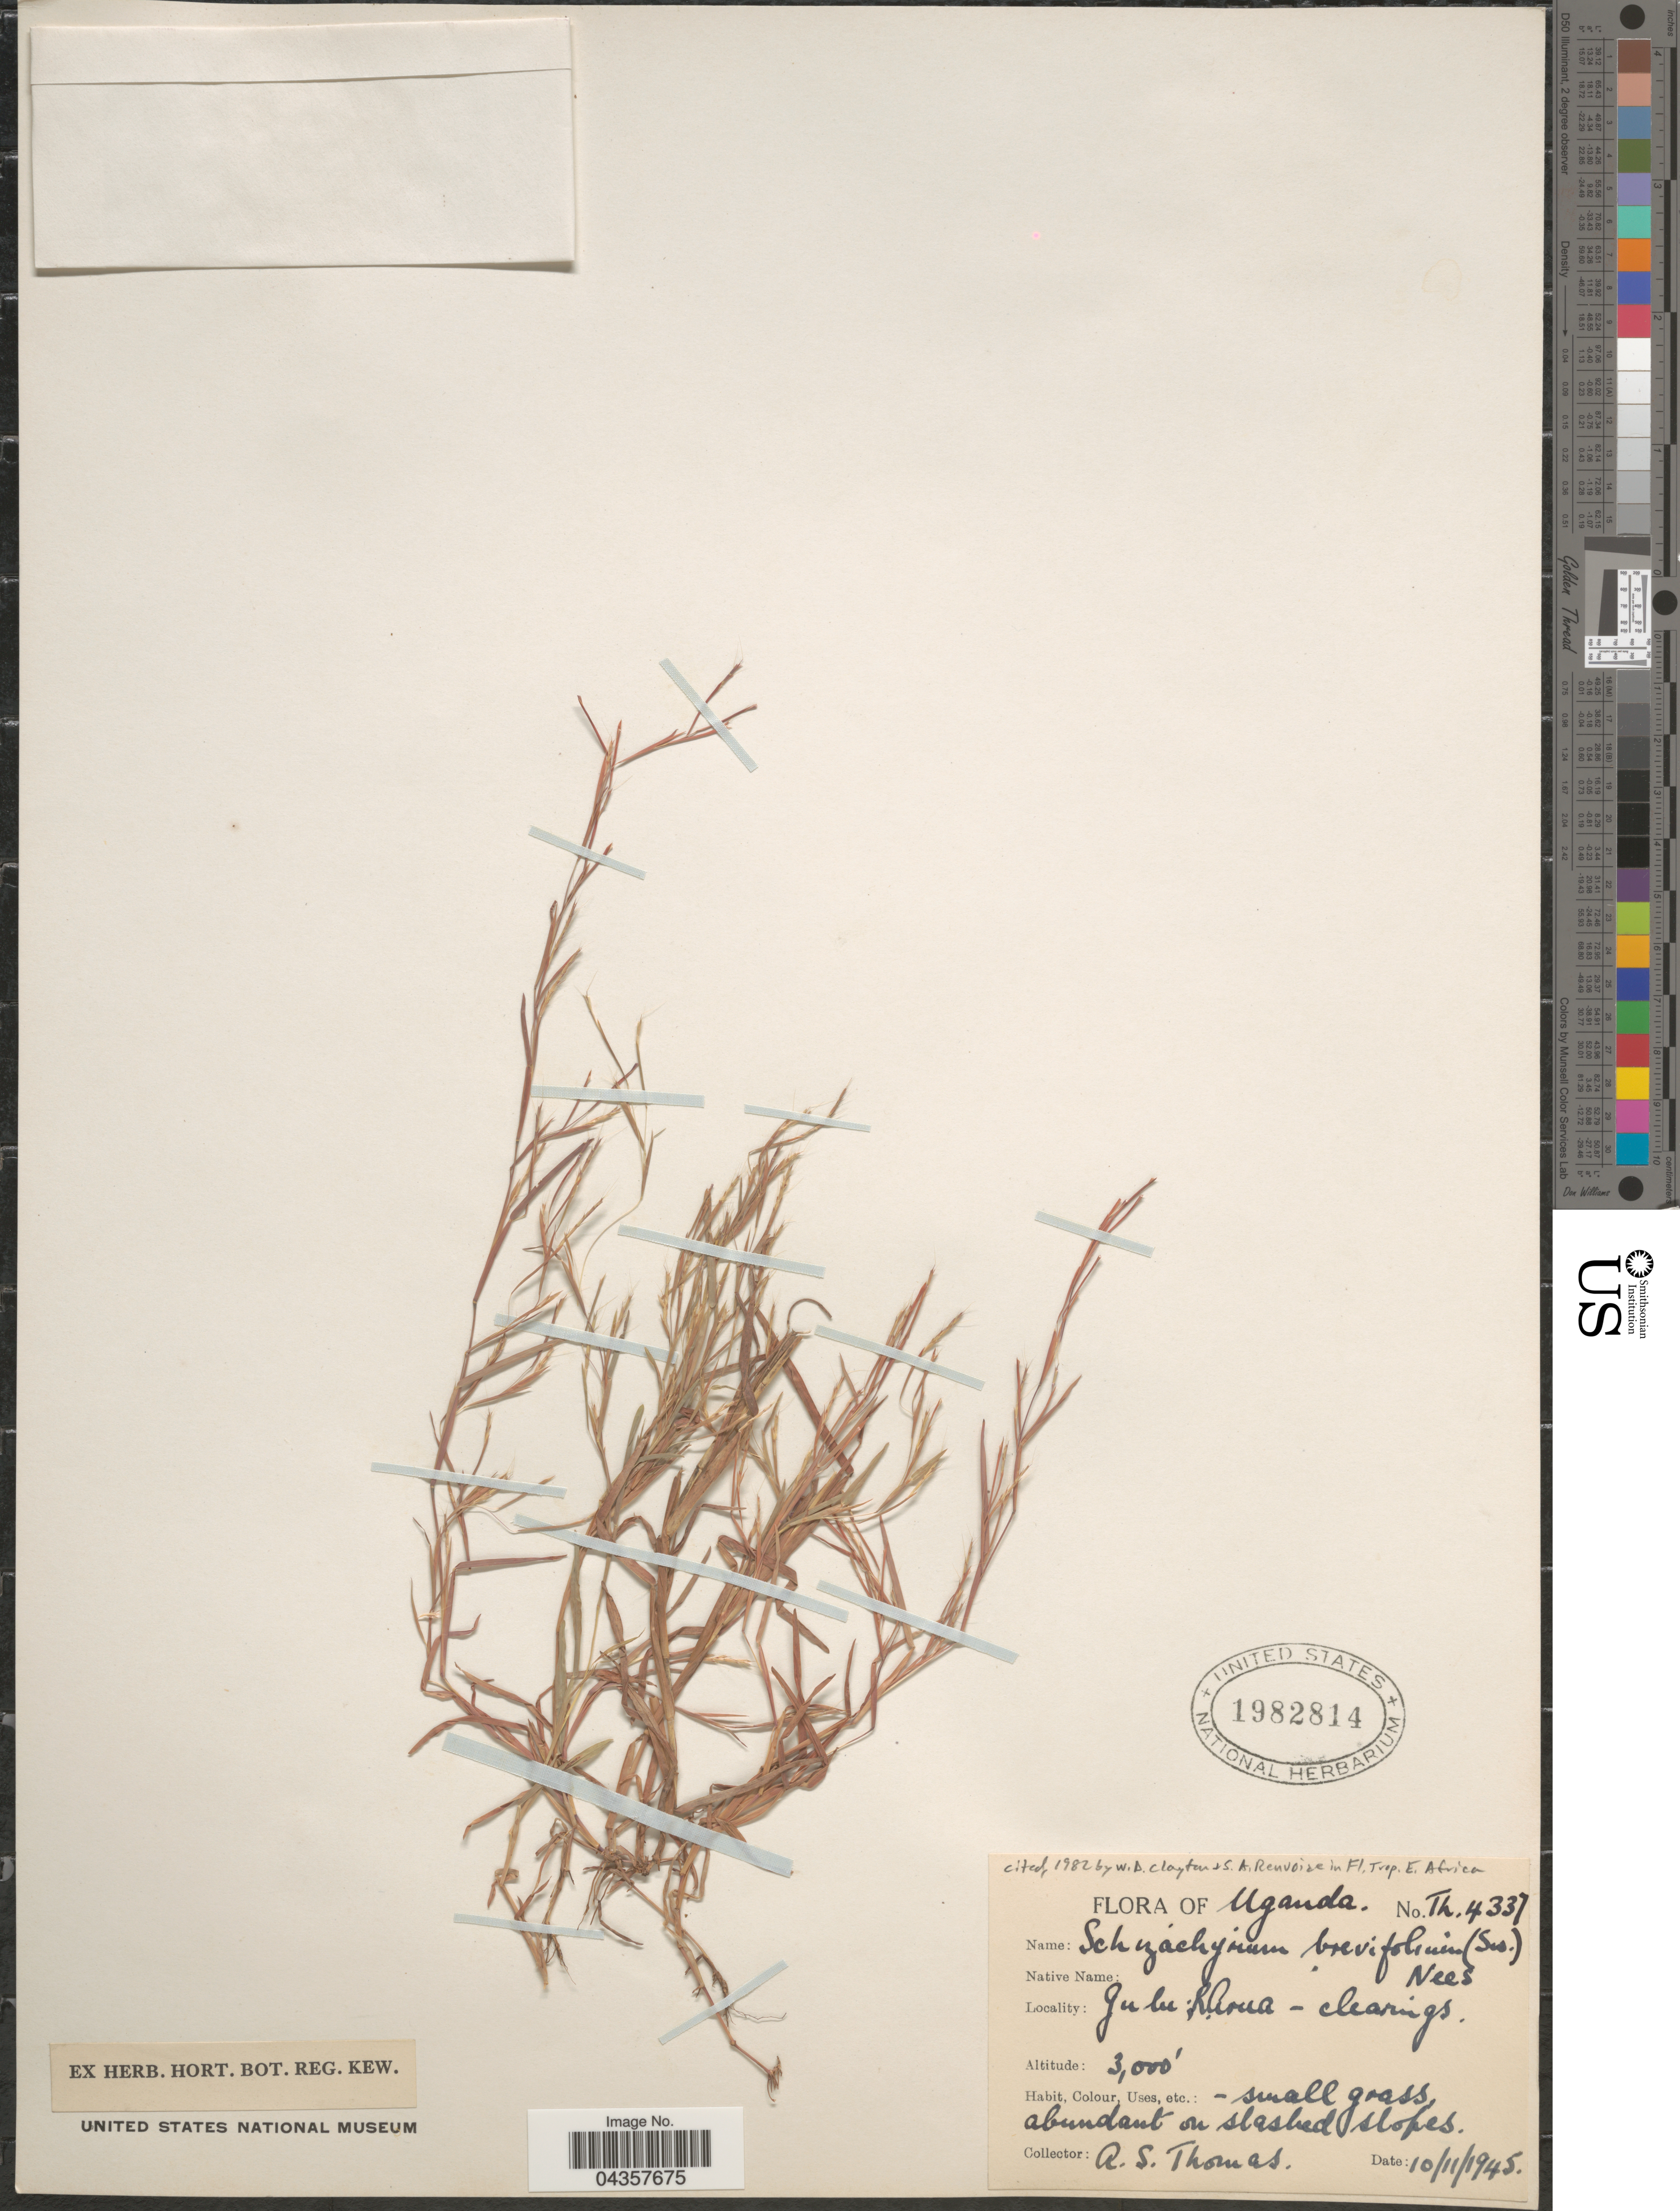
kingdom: Plantae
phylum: Tracheophyta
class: Liliopsida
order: Poales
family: Poaceae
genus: Schizachyrium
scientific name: Schizachyrium brevifolium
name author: (Sw.) Nees ex Büse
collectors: A. Thomas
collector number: Th. 4337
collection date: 1945-11-10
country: Uganda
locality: Gulu Rhoua [interpreted] - clearings.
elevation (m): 914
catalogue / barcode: US 1982814